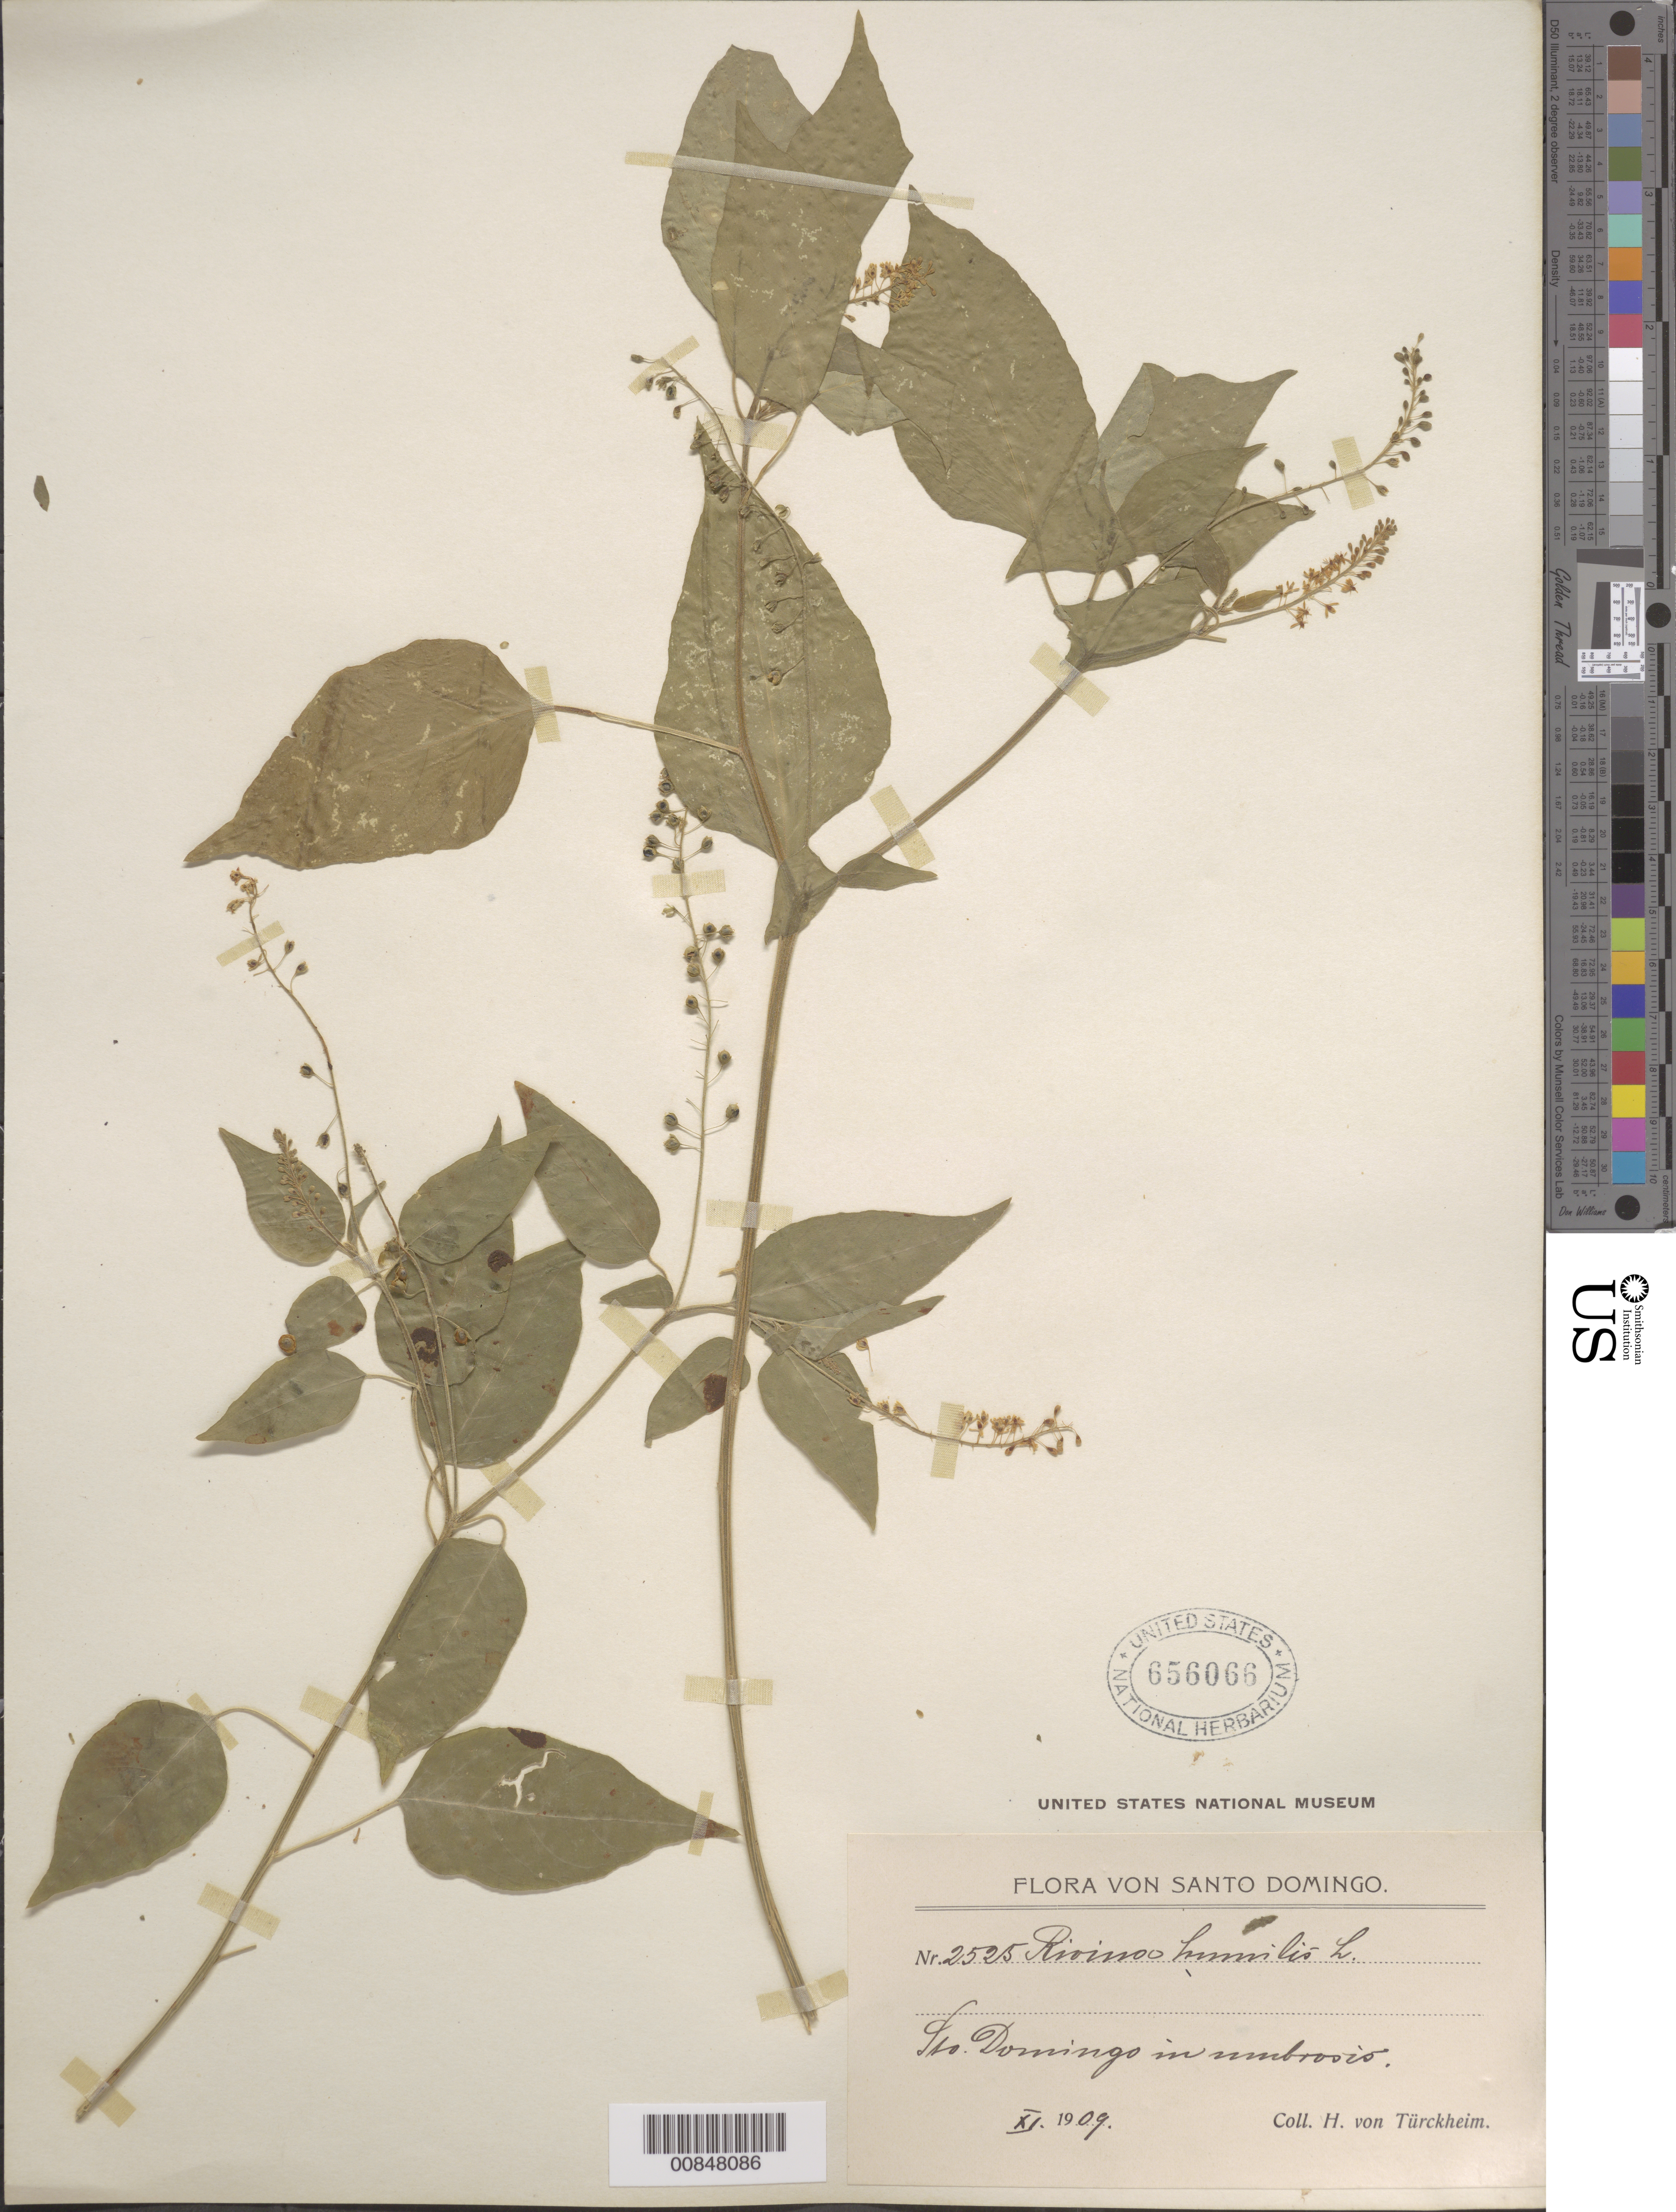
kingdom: Plantae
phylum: Tracheophyta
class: Magnoliopsida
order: Caryophyllales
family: Phytolaccaceae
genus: Rivina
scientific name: Rivina humilis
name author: L.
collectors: H. von Türckheim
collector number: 2525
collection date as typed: Nov 1909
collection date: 1909-11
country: Dominican Republic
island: Hispaniola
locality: Sto. Domingo.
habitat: In umbrosis.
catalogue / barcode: US 656066